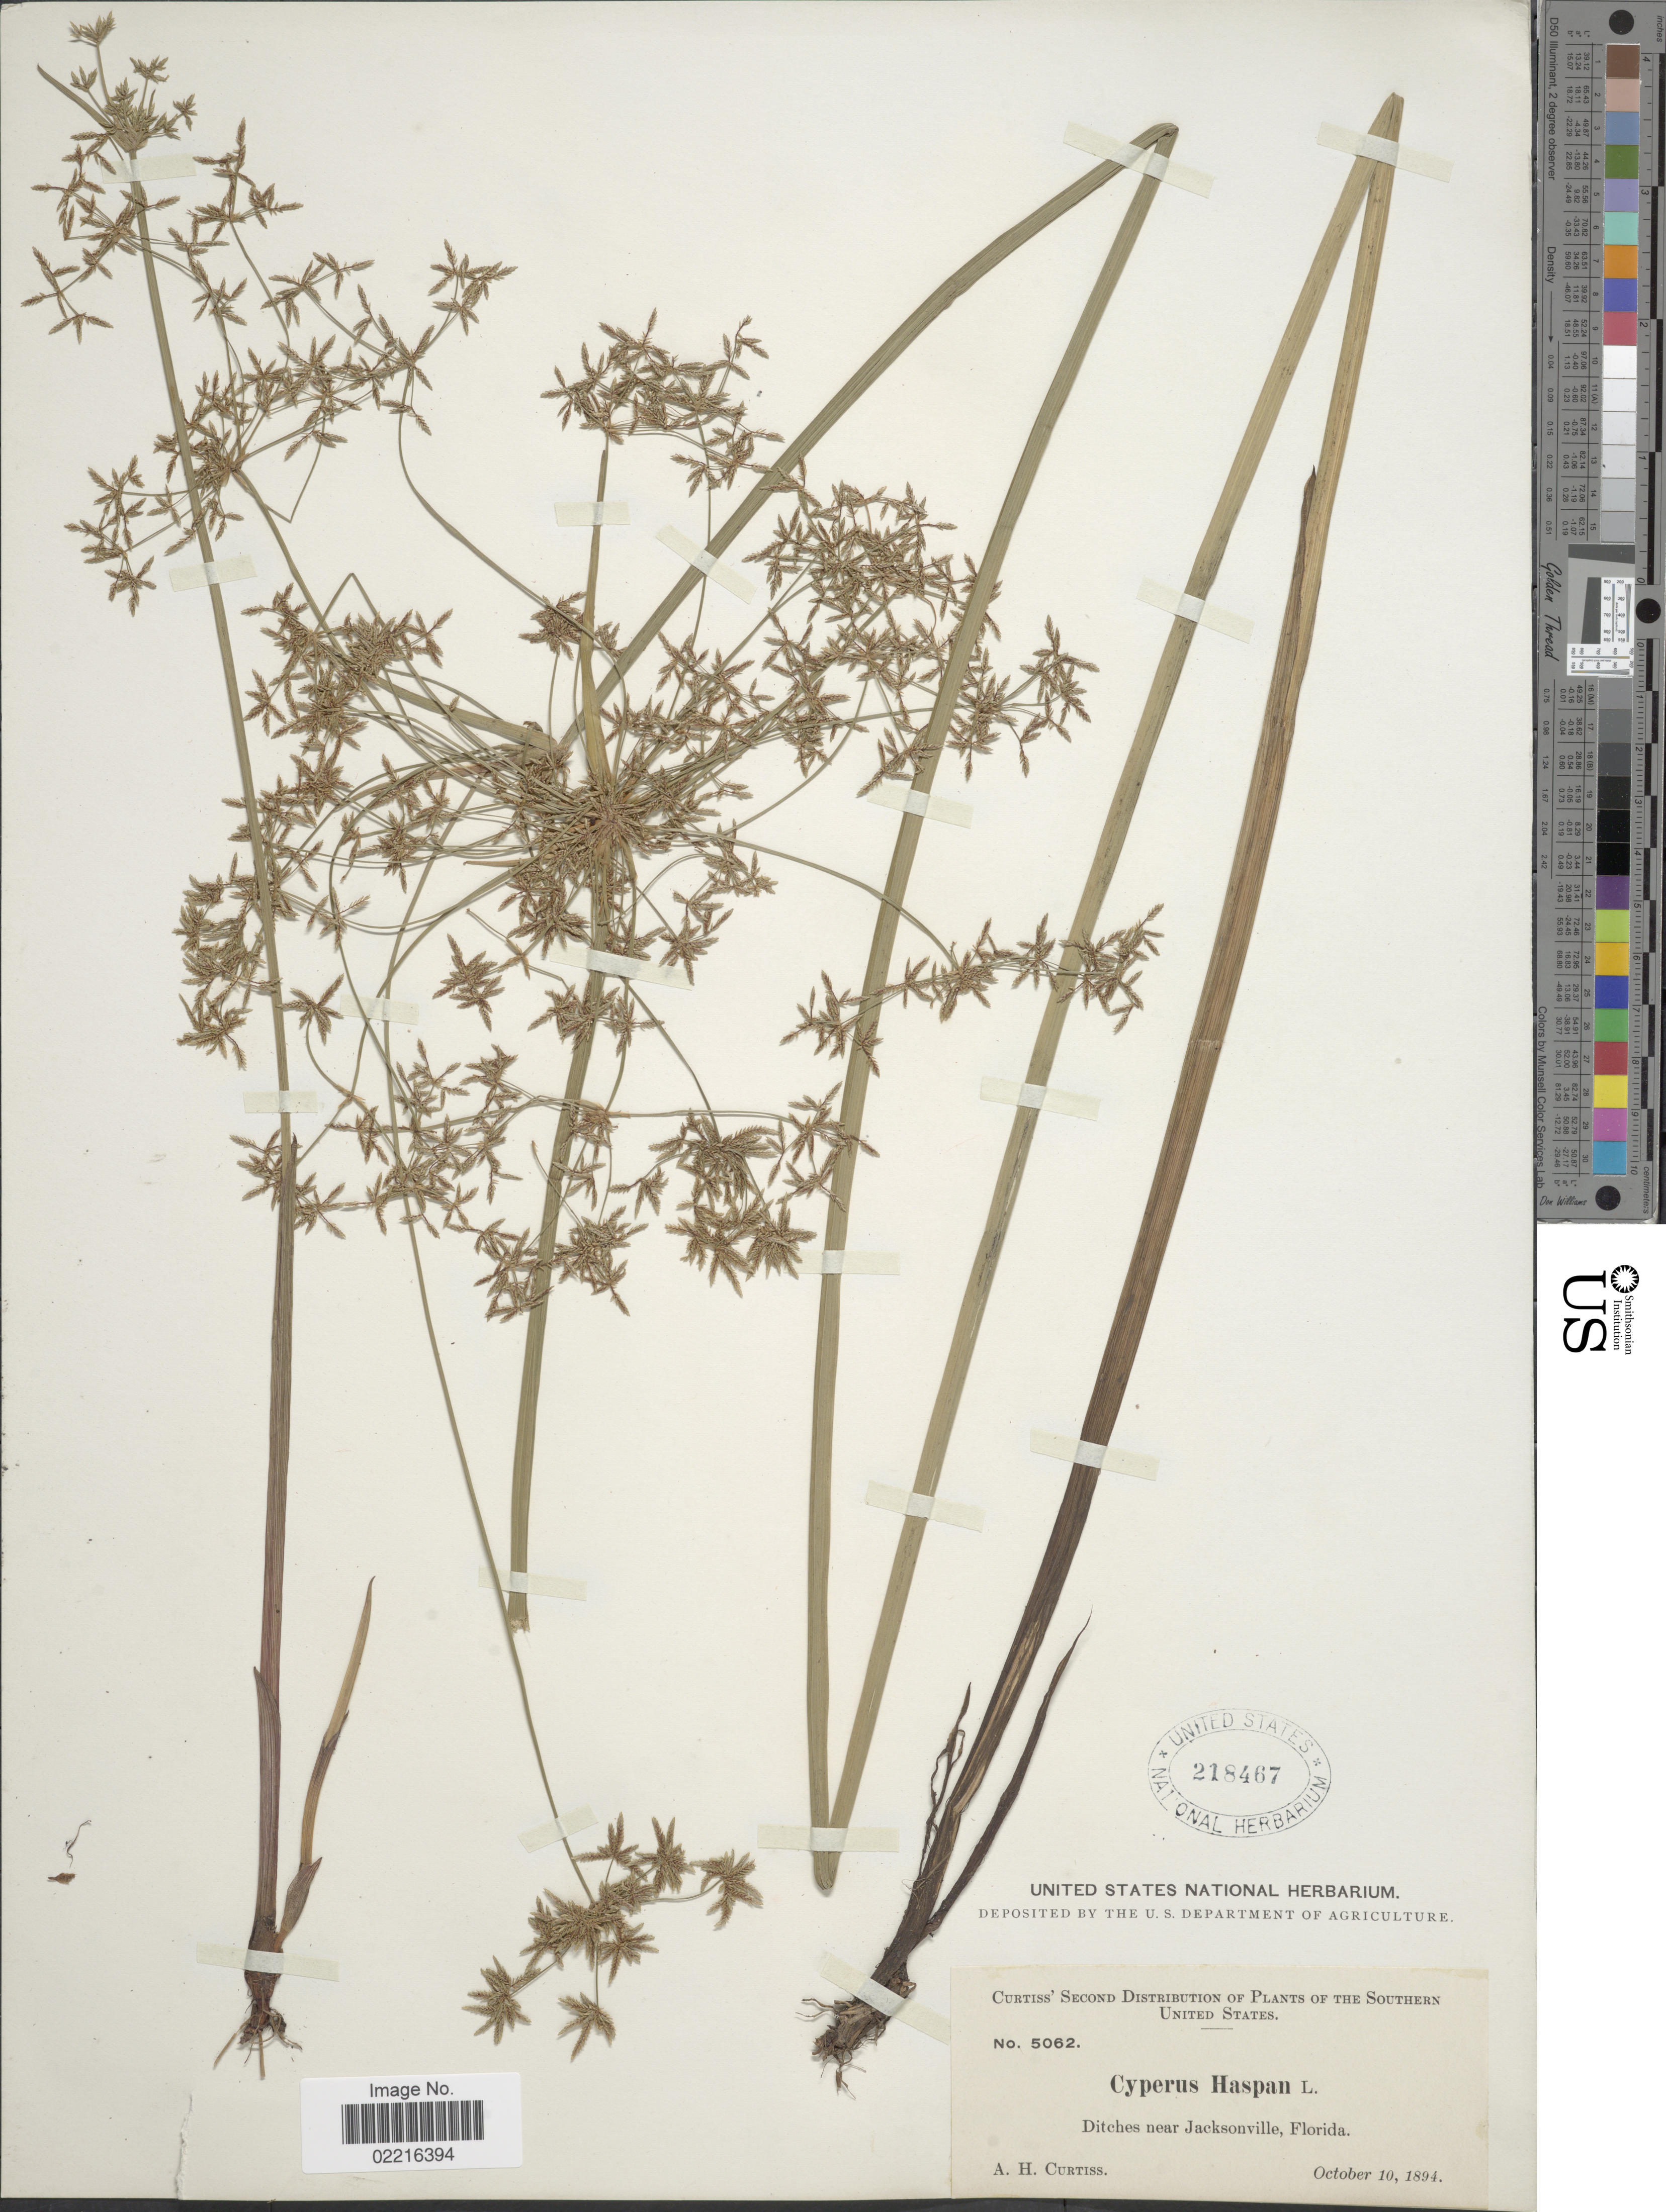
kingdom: Plantae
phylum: Tracheophyta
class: Liliopsida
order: Poales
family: Cyperaceae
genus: Cyperus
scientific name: Cyperus haspan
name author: L.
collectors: A. H. Curtiss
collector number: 5062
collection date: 1894-10-10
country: United States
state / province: Florida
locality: Near Jacksonville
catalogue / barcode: US 218467